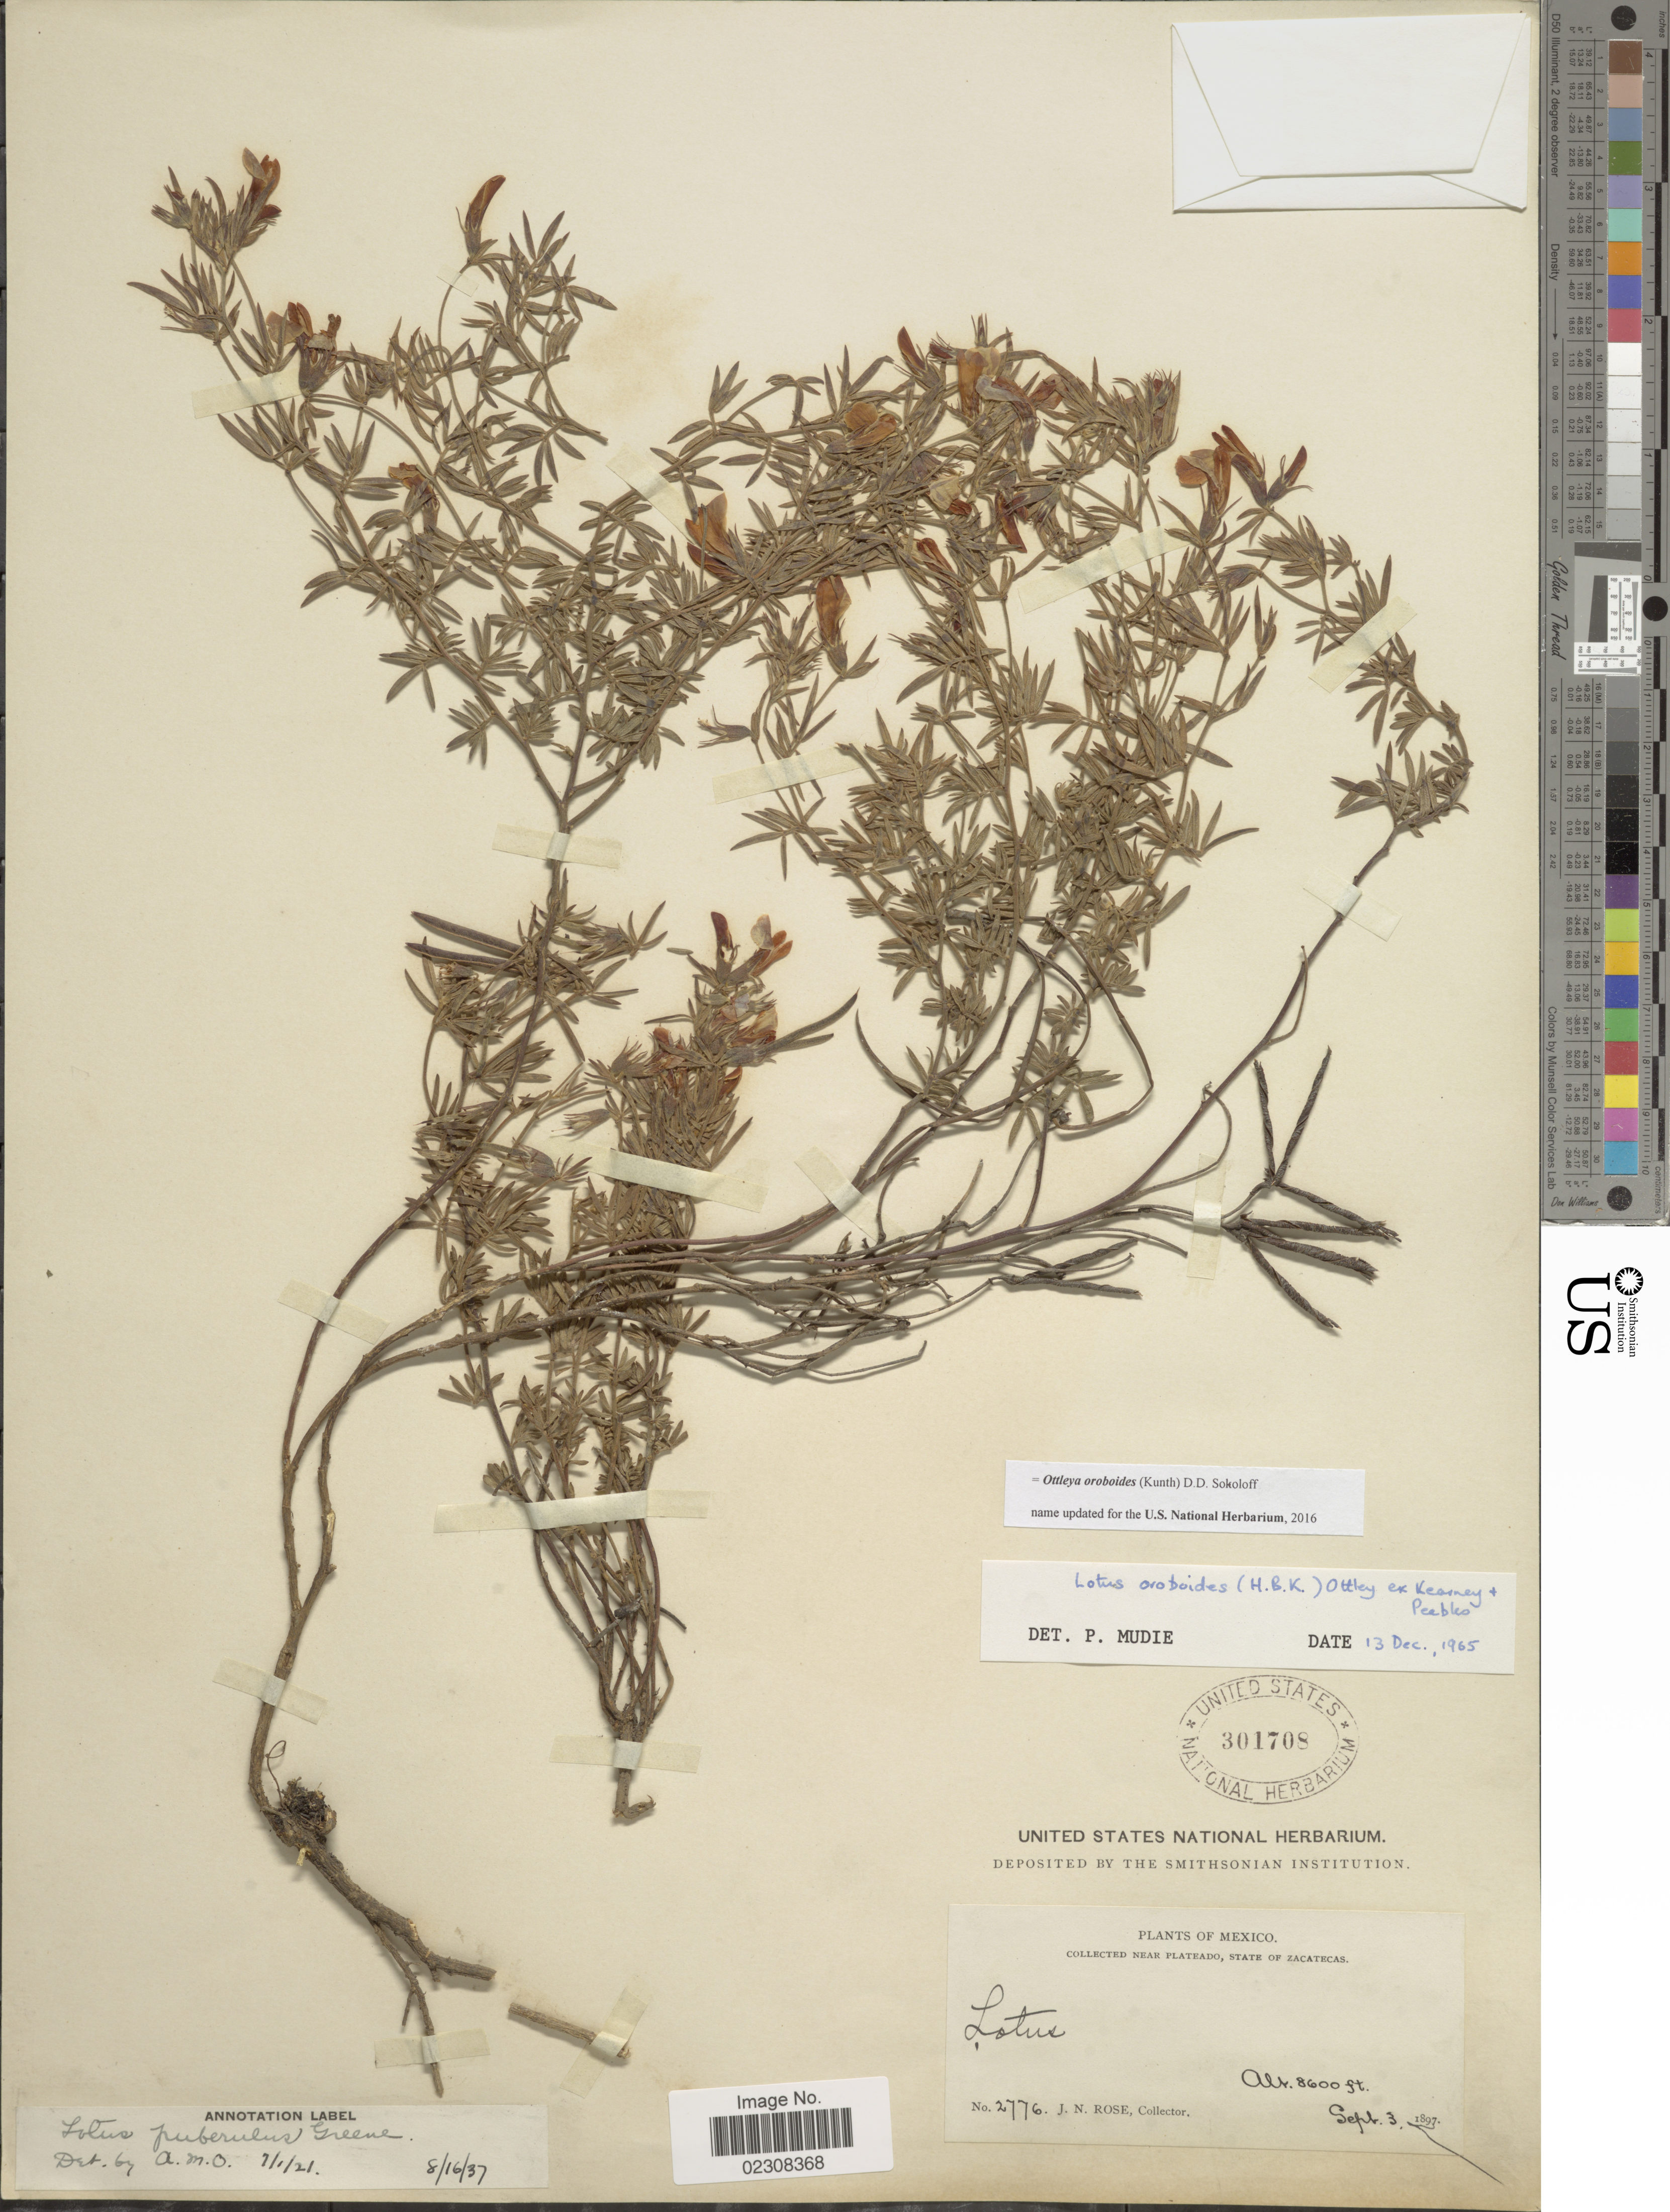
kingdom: Plantae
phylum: Tracheophyta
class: Magnoliopsida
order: Fabales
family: Fabaceae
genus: Ottleya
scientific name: Ottleya oroboides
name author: (Kunth) D.D. Sokoloff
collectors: J. N. Rose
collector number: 2776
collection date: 1897-09-03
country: Mexico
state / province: Zacatecas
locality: Near Plateado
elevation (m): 2621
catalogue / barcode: US 301708